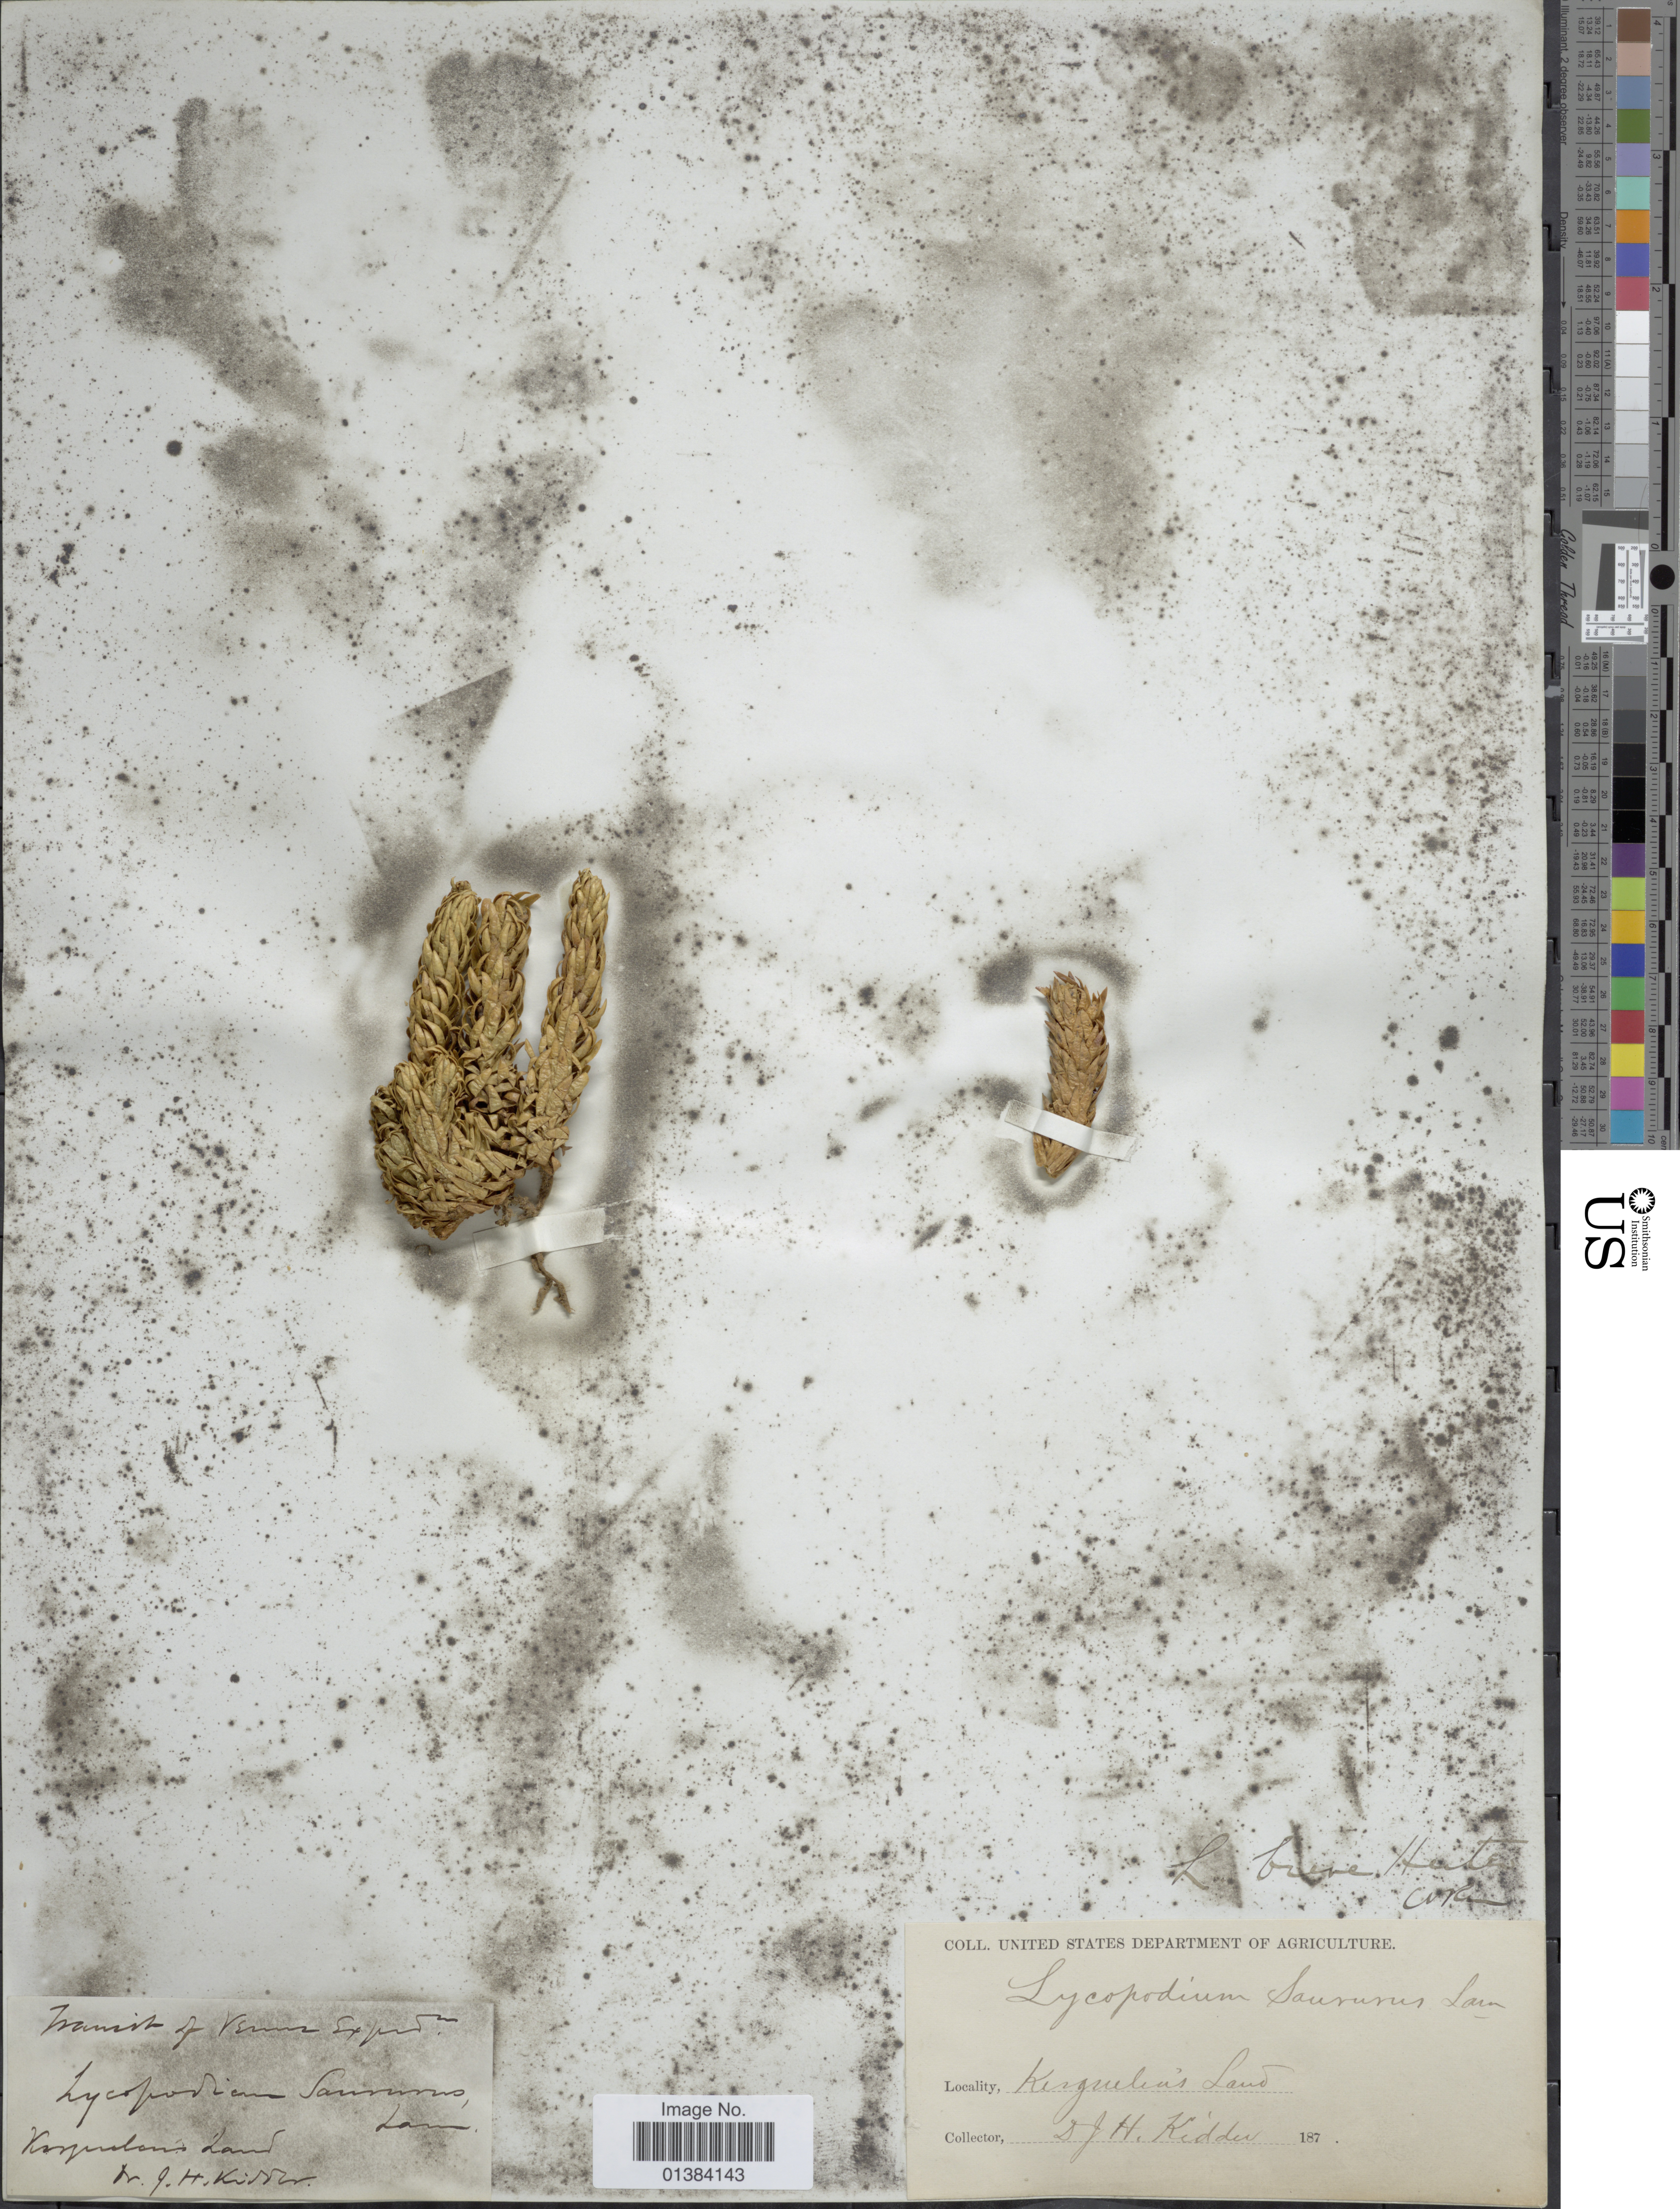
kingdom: Plantae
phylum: Tracheophyta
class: Lycopodiopsida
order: Lycopodiales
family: Lycopodiaceae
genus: Phlegmariurus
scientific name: Phlegmariurus saururus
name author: (Lam.) B. Øllg.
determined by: Field, A. R.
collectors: J. Kidder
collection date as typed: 187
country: Sub-Antarctic Islands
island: Kerguelen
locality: Kerguelen's Land.